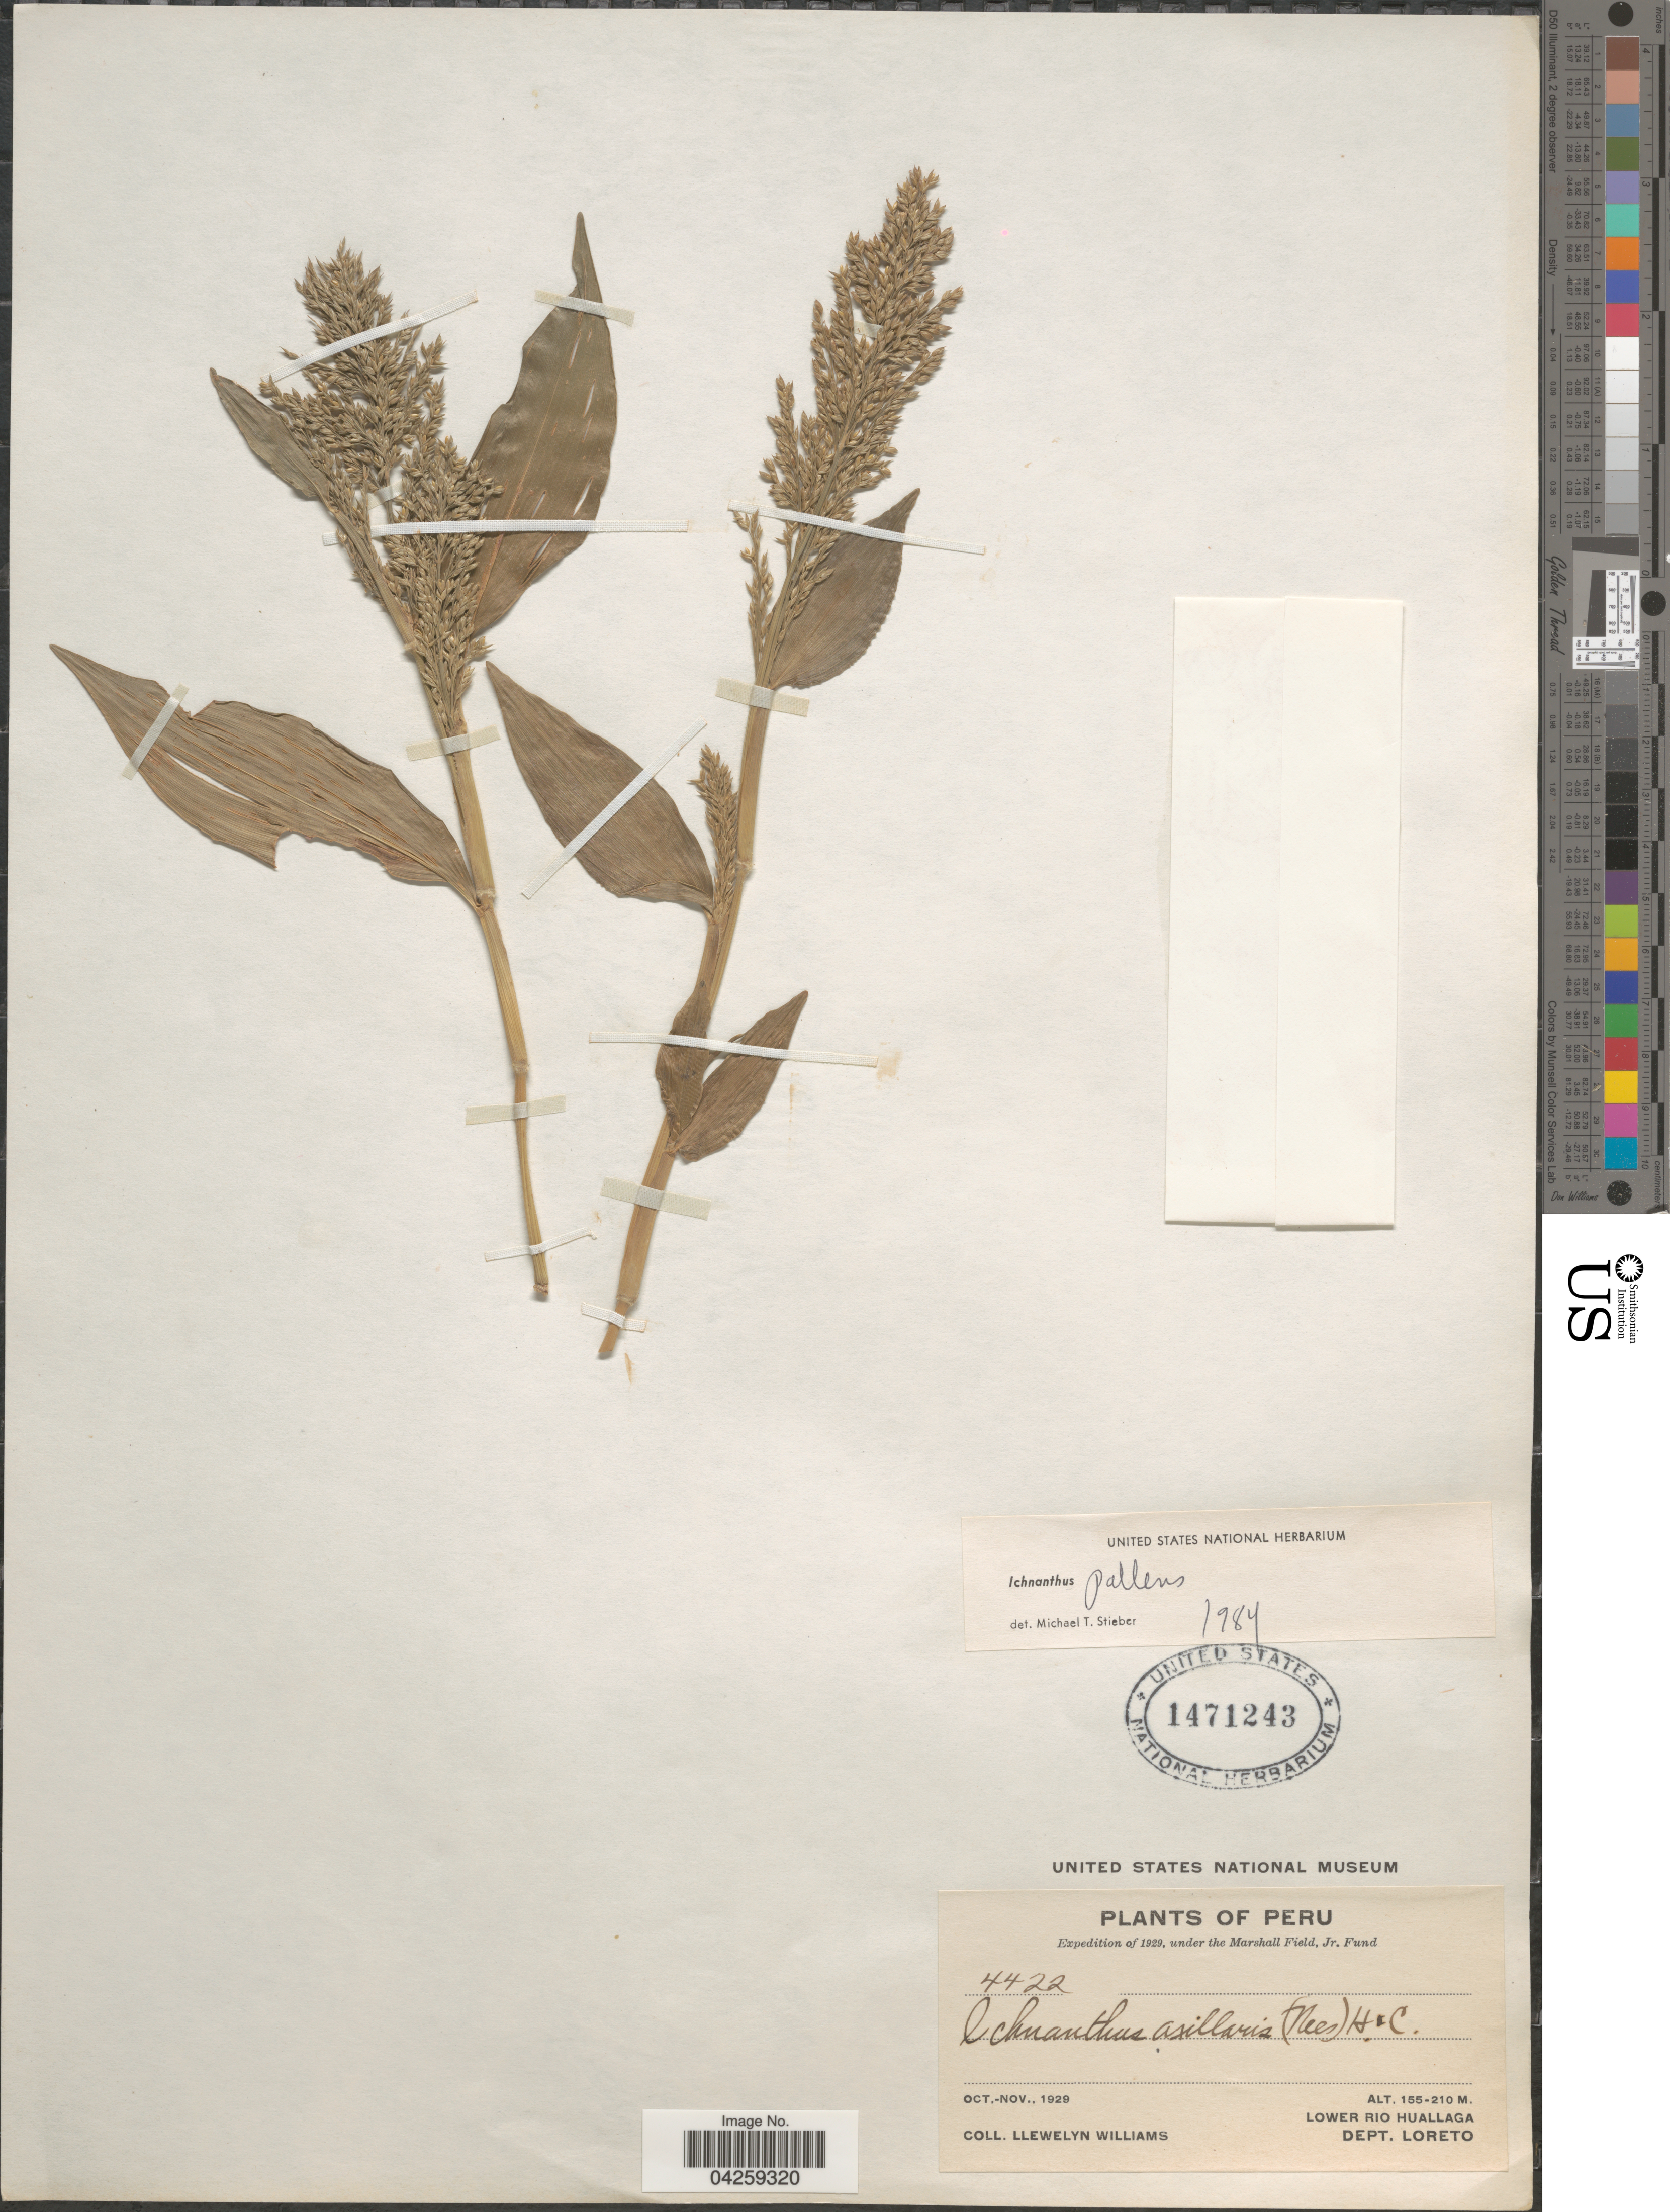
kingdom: Plantae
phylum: Tracheophyta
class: Liliopsida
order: Poales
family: Poaceae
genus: Ichnanthus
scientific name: Ichnanthus pallens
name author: (Sw.) Munro ex Benth.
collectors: Ll. Williams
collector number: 4422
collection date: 1929-10/1929-11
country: Peru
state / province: Loreto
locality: Expedition of 1929. Lower Rio Huallaga. Dept. Loreto.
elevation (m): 155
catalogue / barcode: US 1471243